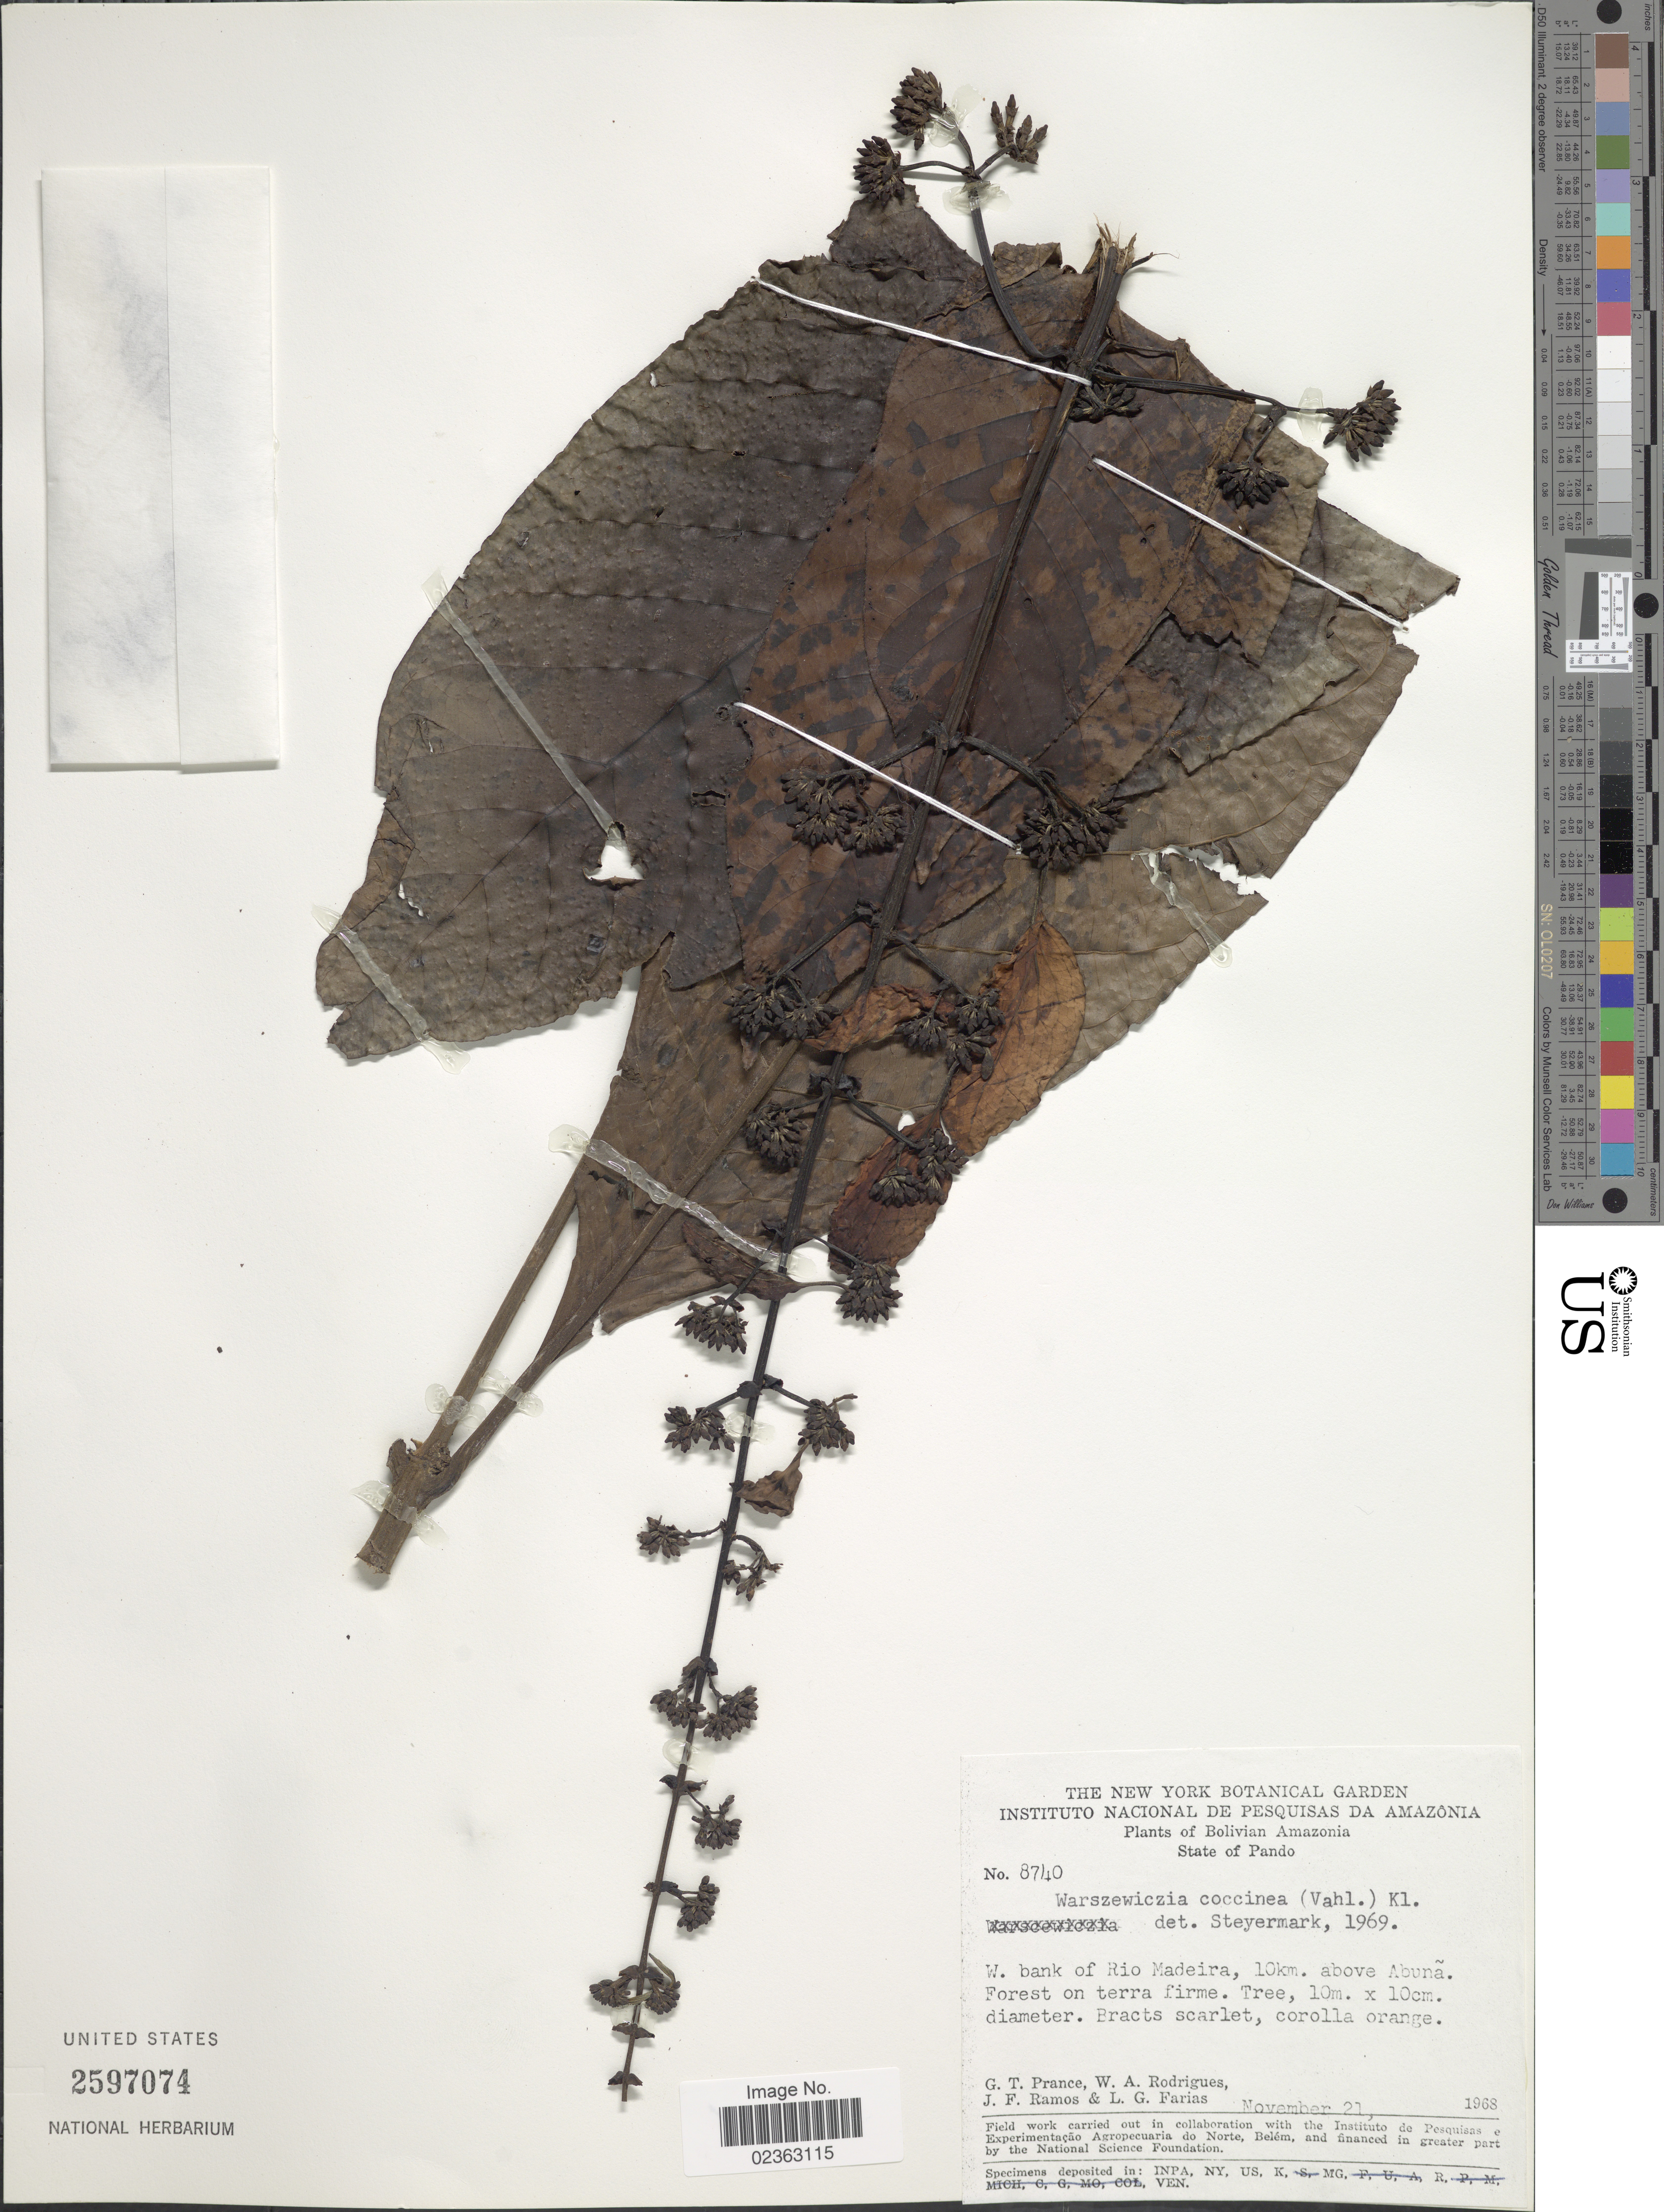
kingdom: Plantae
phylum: Tracheophyta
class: Magnoliopsida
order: Gentianales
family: Rubiaceae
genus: Warszewiczia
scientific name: Warszewiczia coccinea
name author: (Vahl) Klotzsch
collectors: G. T. Prance, W. A. Rodrigues, J. F. Ramos & L. G. Farias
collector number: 8740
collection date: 1968-11-21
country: Bolivia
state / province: Pando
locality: Bolivian Amazonia, W. bank of Rio Madeira, 10km. above Abuna, forest on terra firme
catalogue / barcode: US 2597074